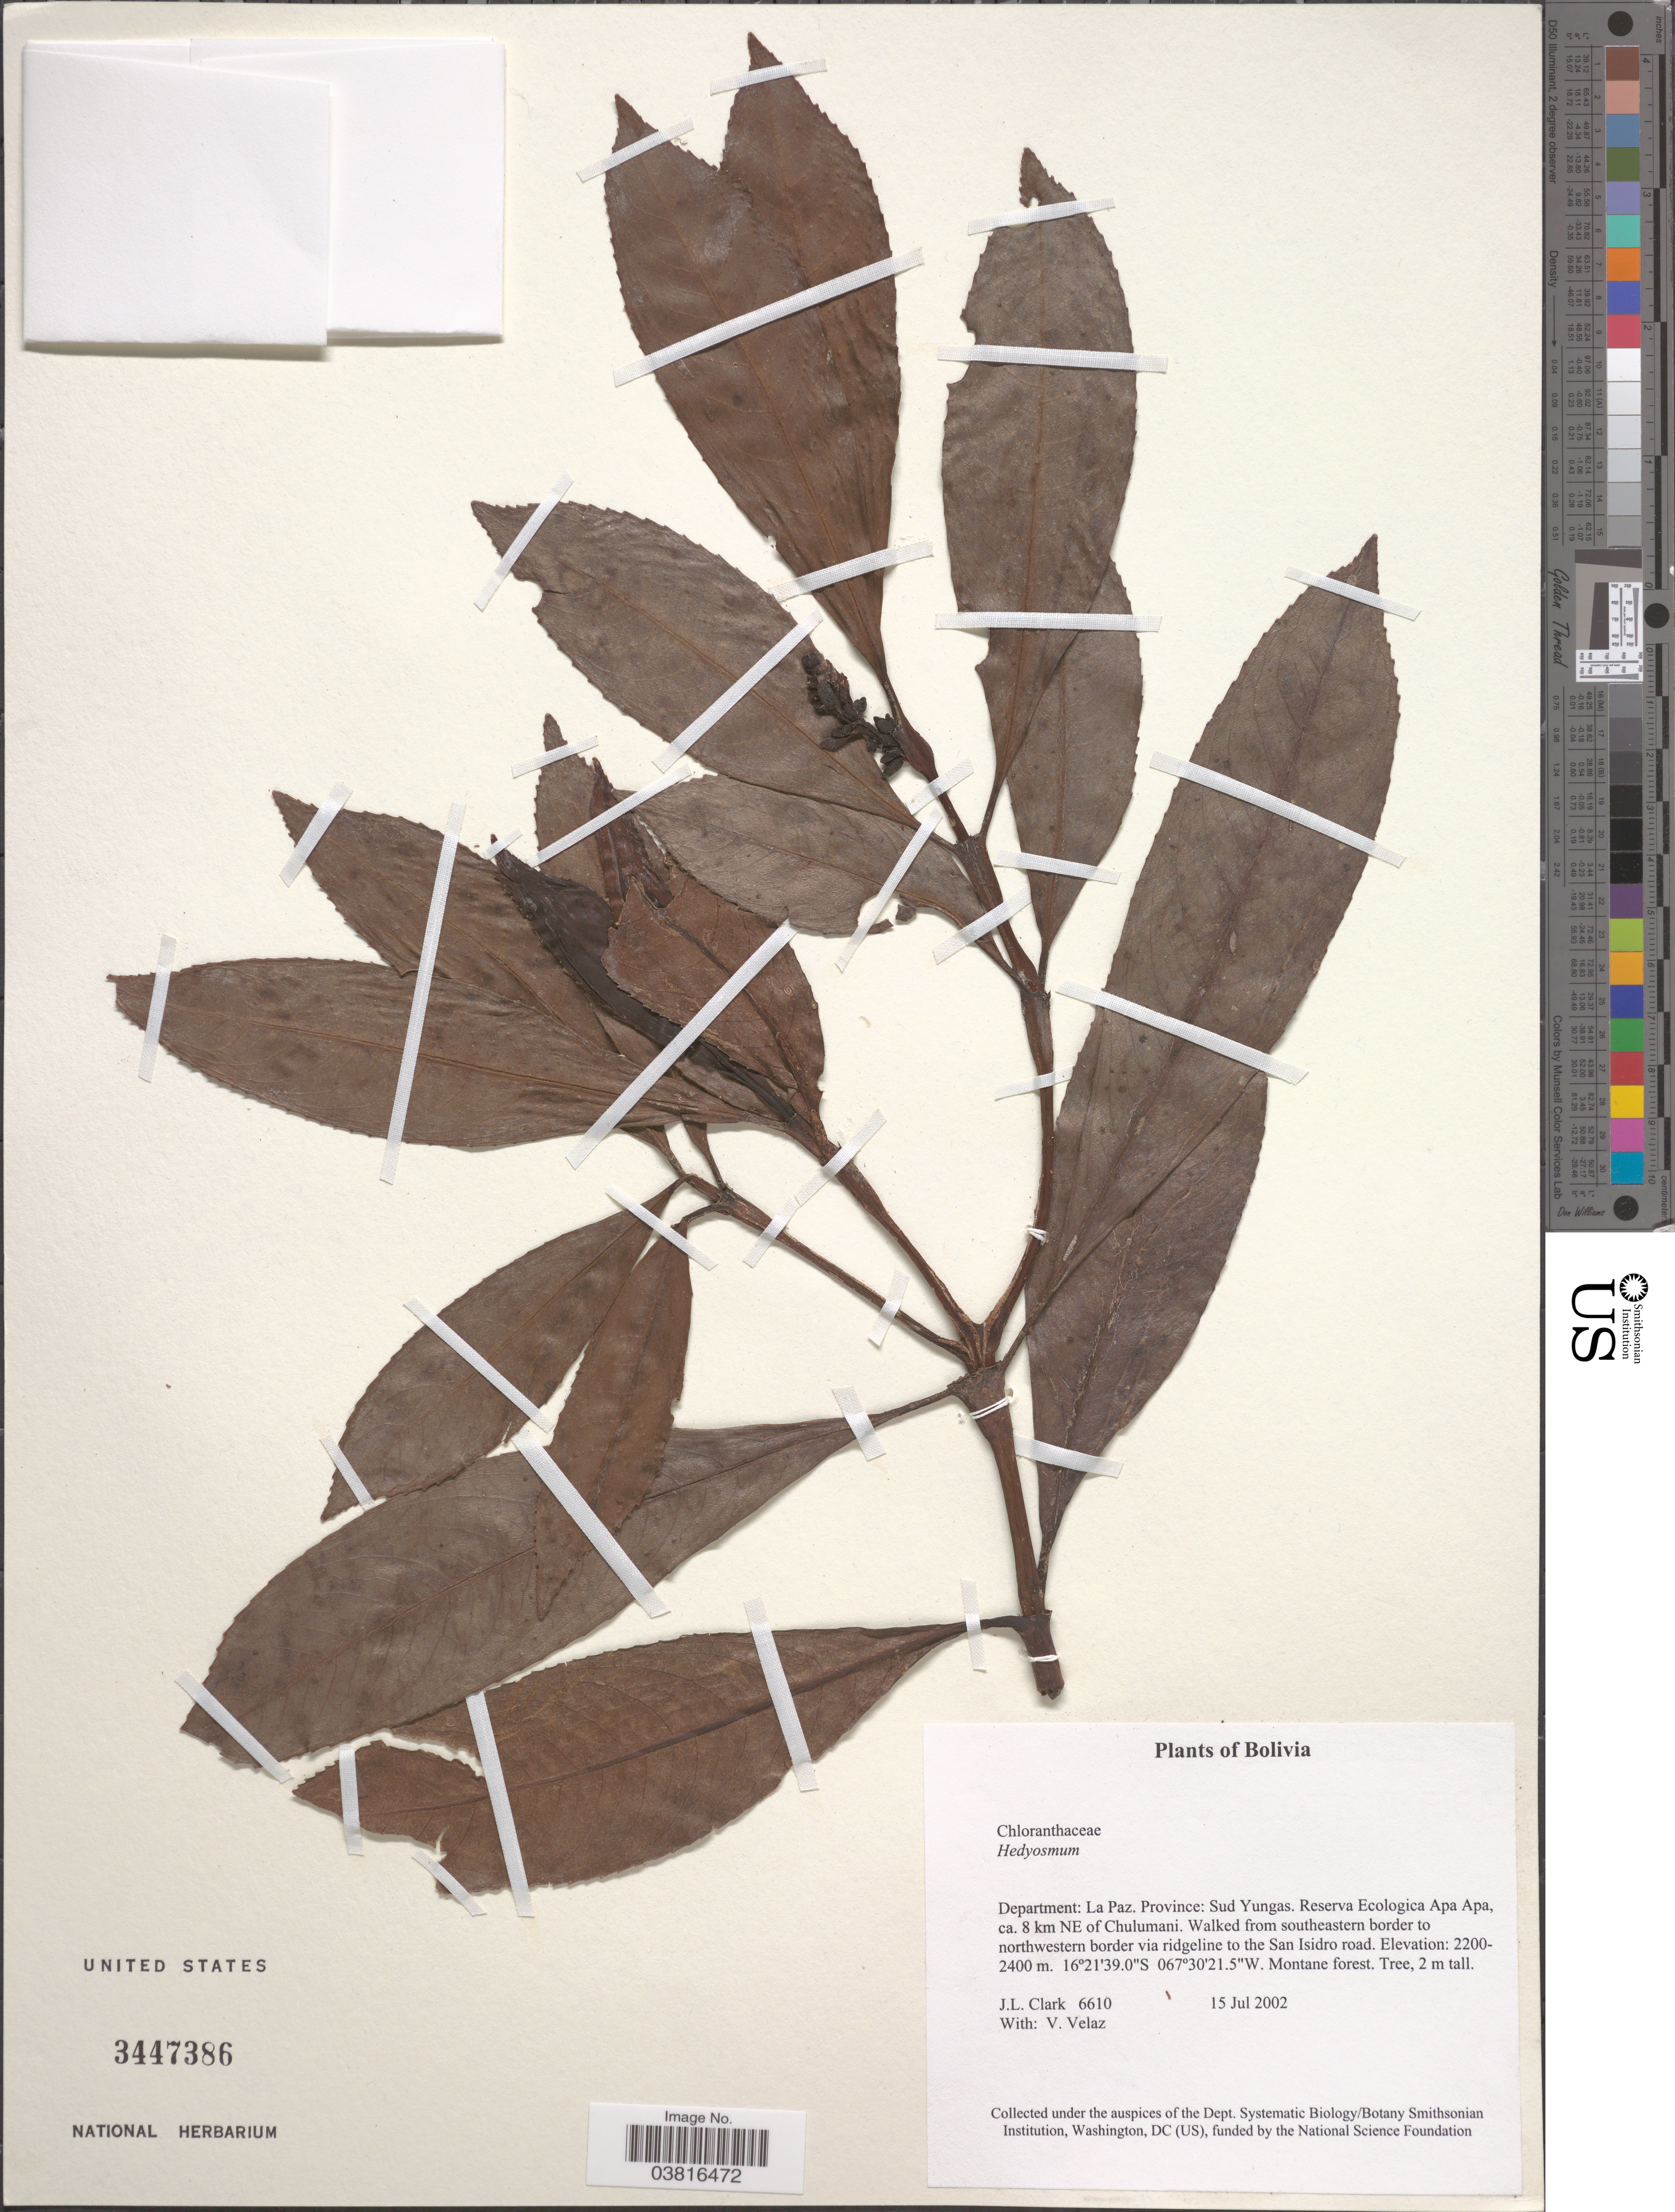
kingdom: Plantae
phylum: Tracheophyta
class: Magnoliopsida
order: Chloranthales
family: Chloranthaceae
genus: Hedyosmum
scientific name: Hedyosmum sp.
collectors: J. L. Clark & V. Velaz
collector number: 6610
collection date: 2002-07-15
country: Bolivia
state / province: La Paz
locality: Department: La Paz. Province: Sud Yungas. Reserva Ecologica Apa Apa, ca. 8 km NE of Chulumani. Walked from southeastern border to northwestern border via ridgeline to the San Isidro road.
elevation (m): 2200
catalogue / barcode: US 3447386